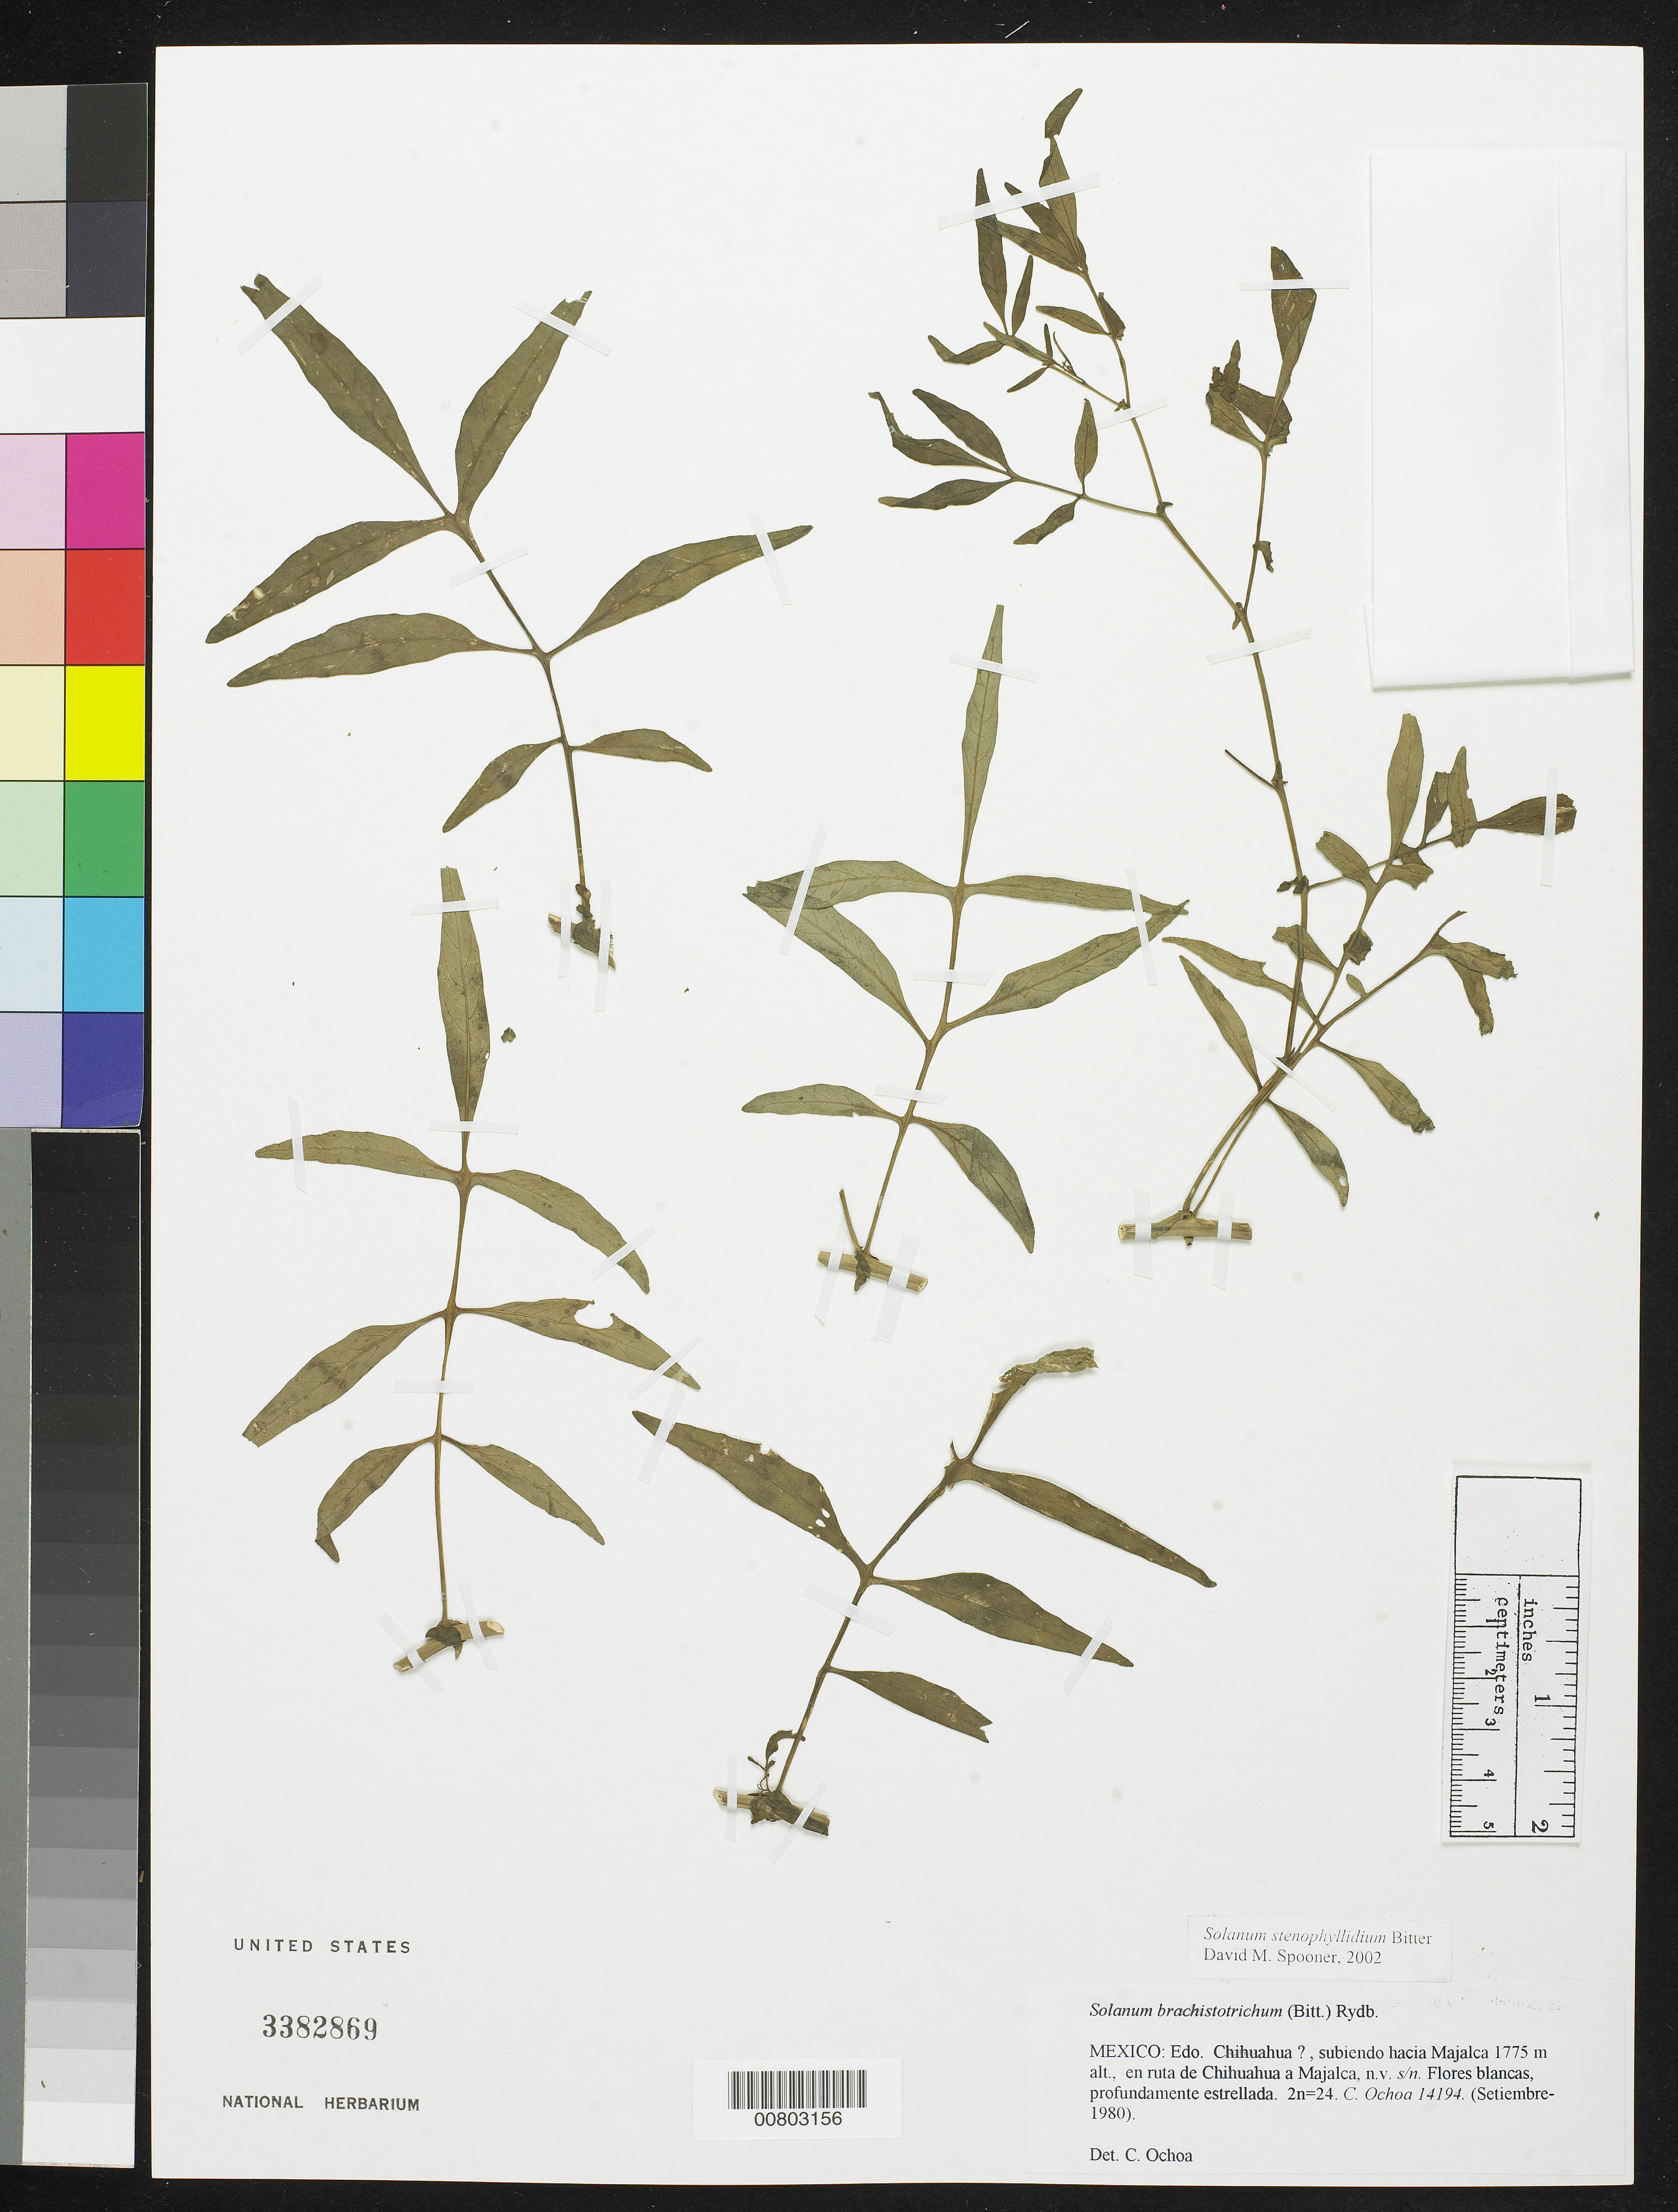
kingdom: Plantae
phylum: Tracheophyta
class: Magnoliopsida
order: Solanales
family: Solanaceae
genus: Solanum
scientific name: Solanum stenophyllidium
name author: Bitter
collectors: C. Ochoa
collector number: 14194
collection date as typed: Sep 1980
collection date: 1980-09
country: Mexico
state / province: Chihuahua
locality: Subiendo hacia Majalca, en ruta de Chihuahua a Majalca, Chihuahua.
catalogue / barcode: US 3382869